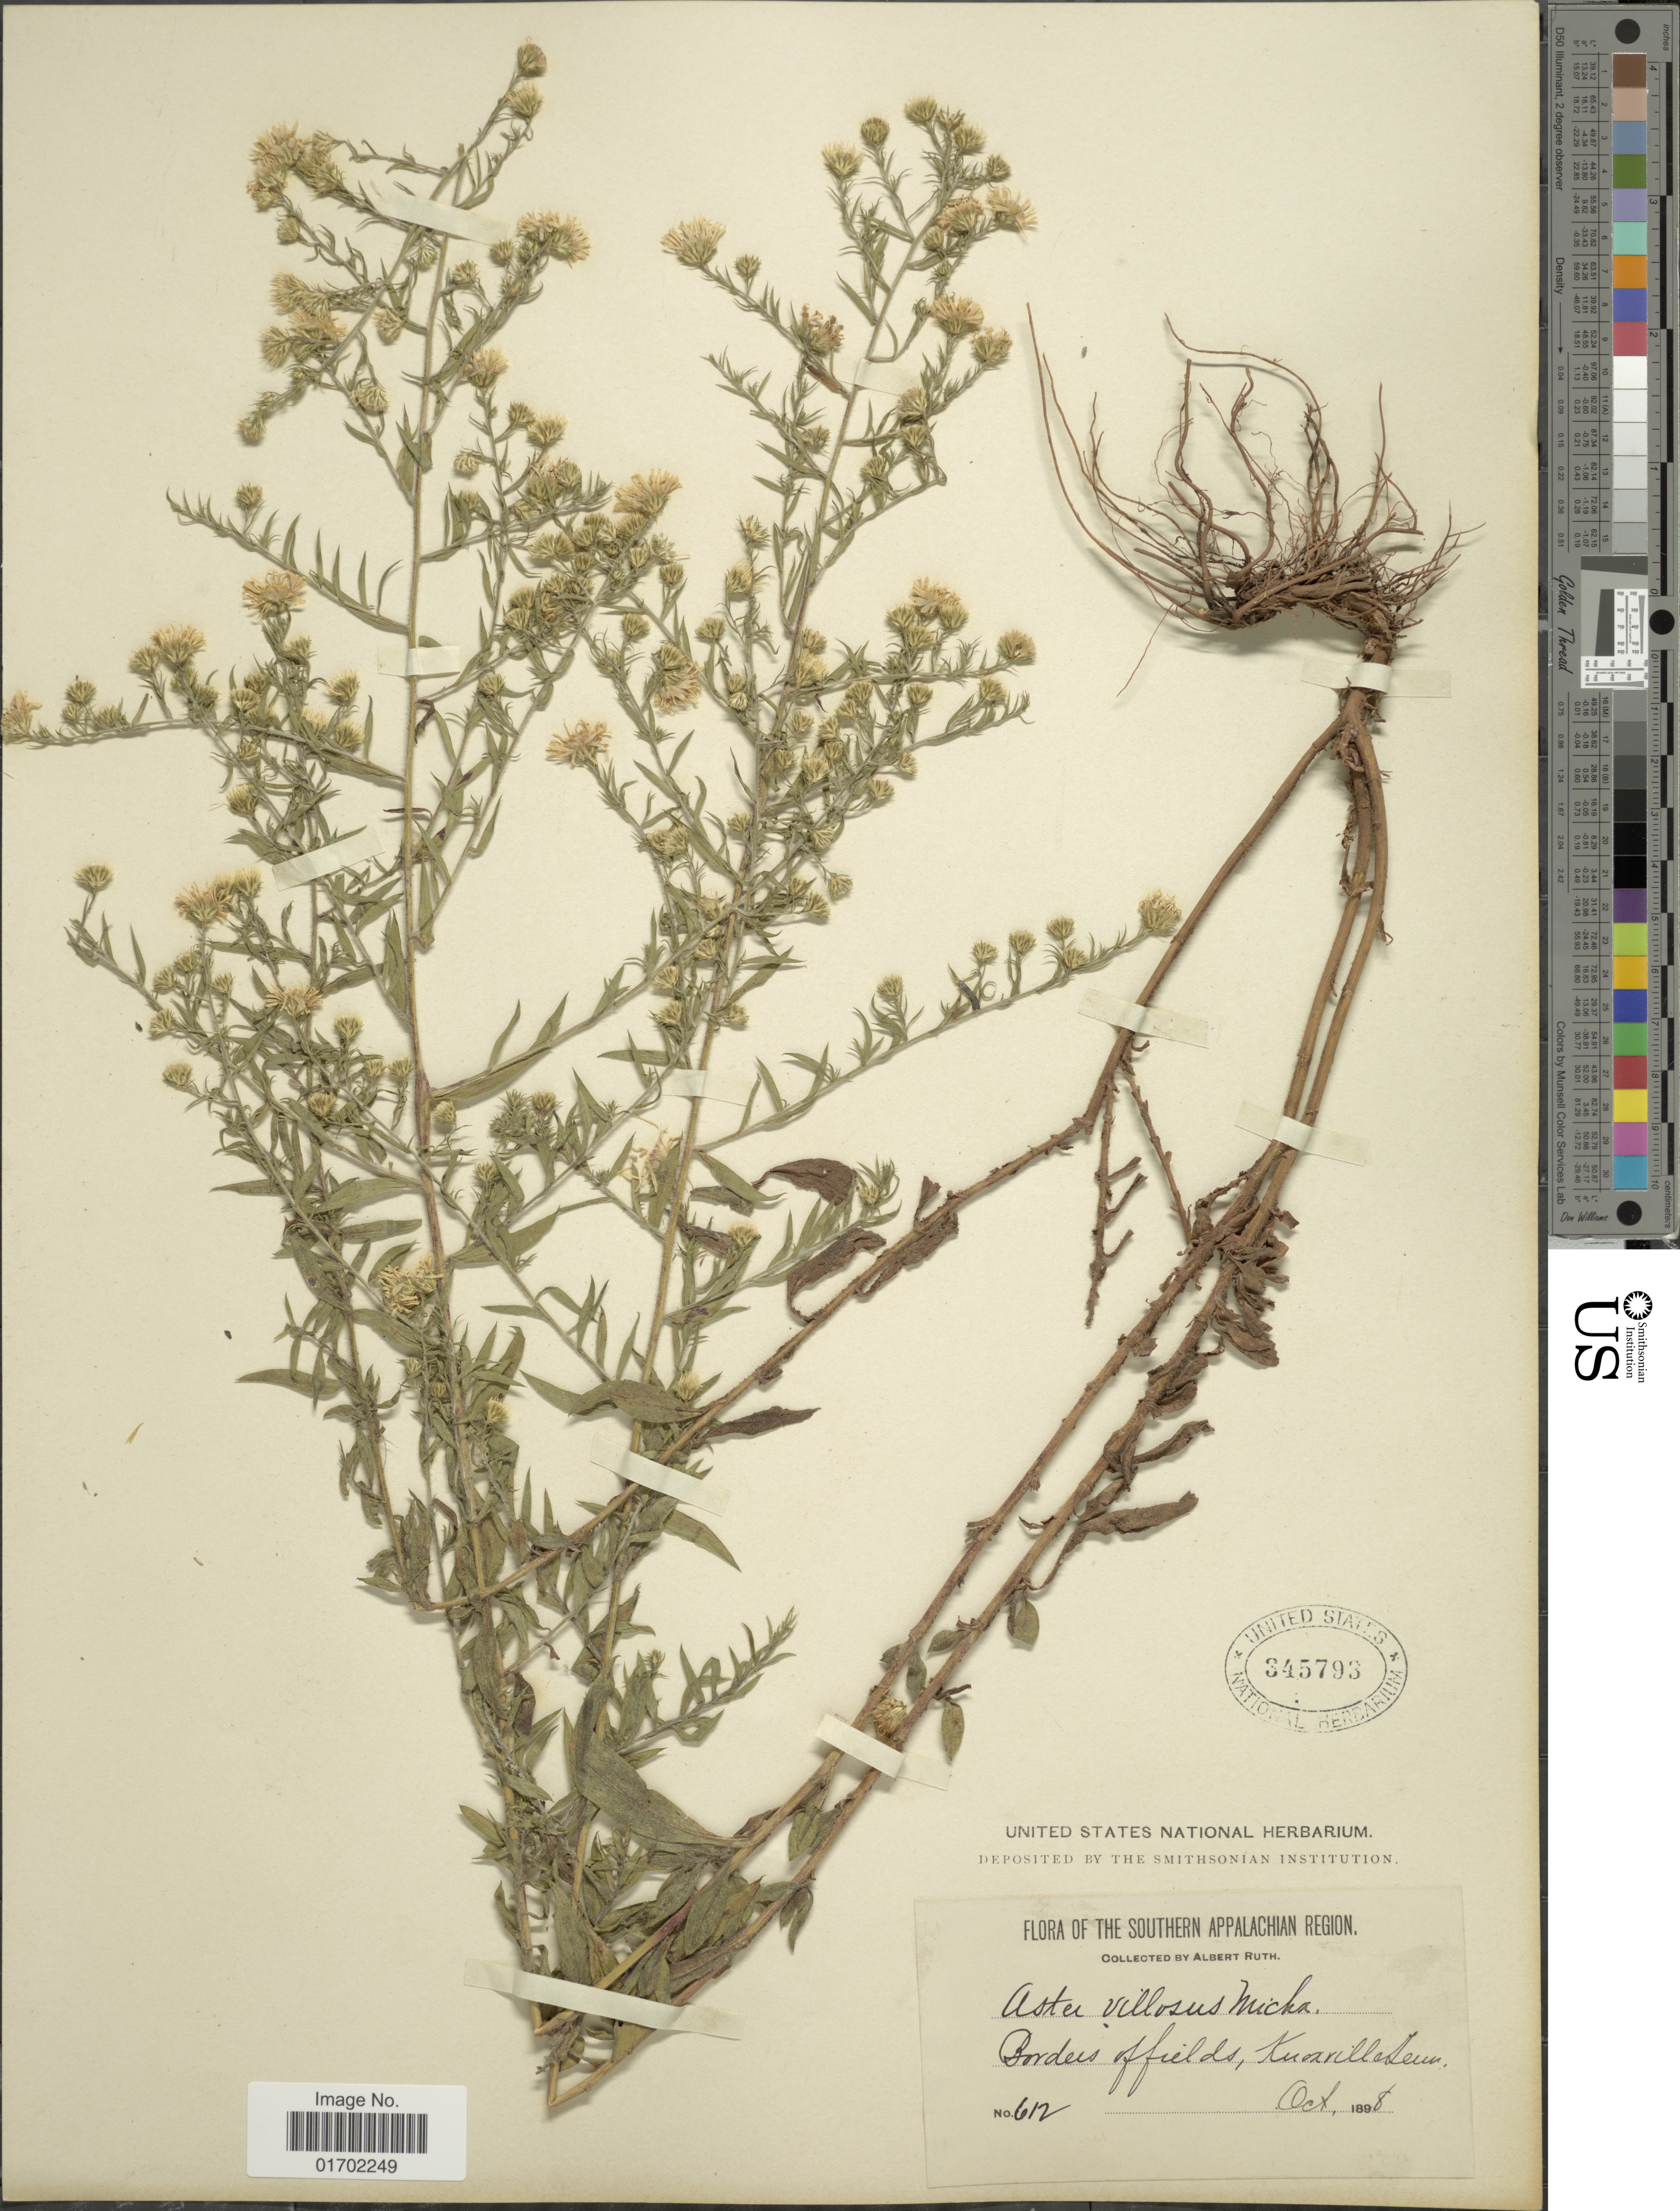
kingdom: Plantae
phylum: Tracheophyta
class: Magnoliopsida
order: Asterales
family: Asteraceae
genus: Symphyotrichum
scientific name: Symphyotrichum pilosum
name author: (Willd.) G.L. Nesom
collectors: A. Ruth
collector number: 612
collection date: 1898-10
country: United States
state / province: Tennessee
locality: Southern Appalachian Region, Knoxville, Tenn.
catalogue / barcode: US 345793